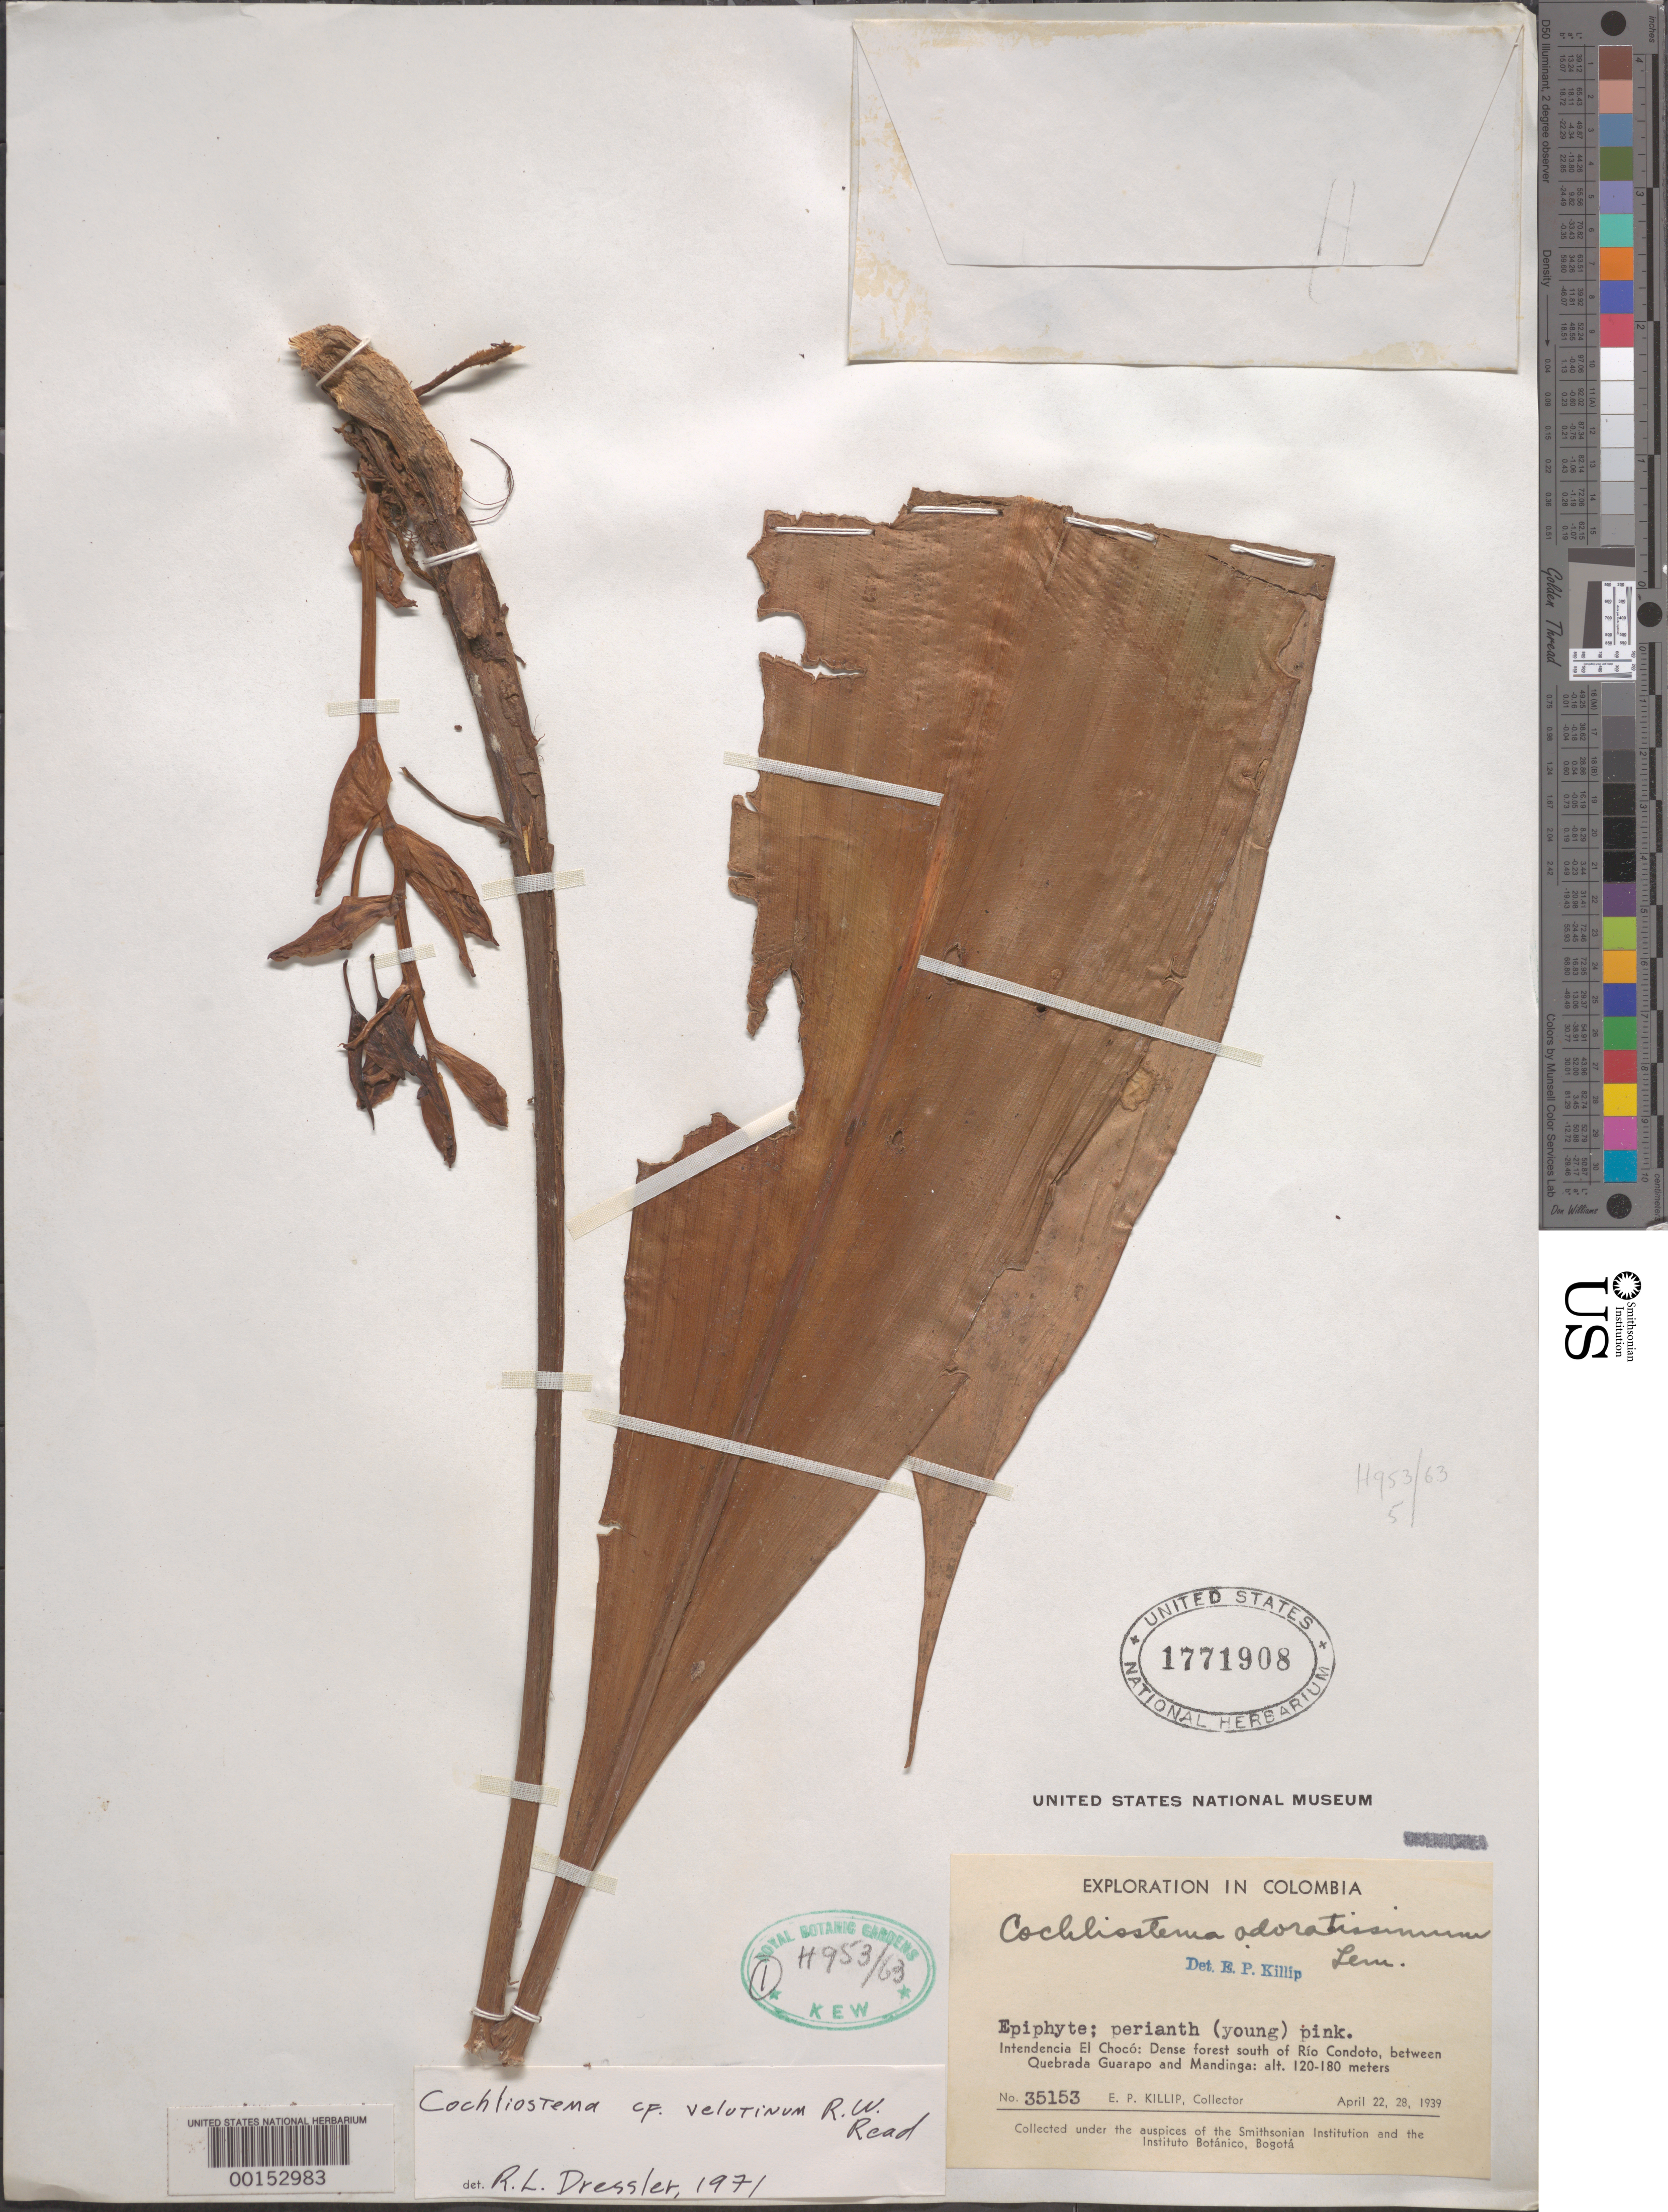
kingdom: Plantae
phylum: Tracheophyta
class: Liliopsida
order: Commelinales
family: Commelinaceae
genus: Cochliostema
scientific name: Cochliostema velutinum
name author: Read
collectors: J. W. Robinson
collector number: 35153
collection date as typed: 22 Apr 1939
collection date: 1939-04-22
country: Colombia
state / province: Chocó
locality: S of Rio Condoto, between Queqrada Guarapo and Mandinga.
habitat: Forest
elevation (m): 120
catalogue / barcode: US 1771908